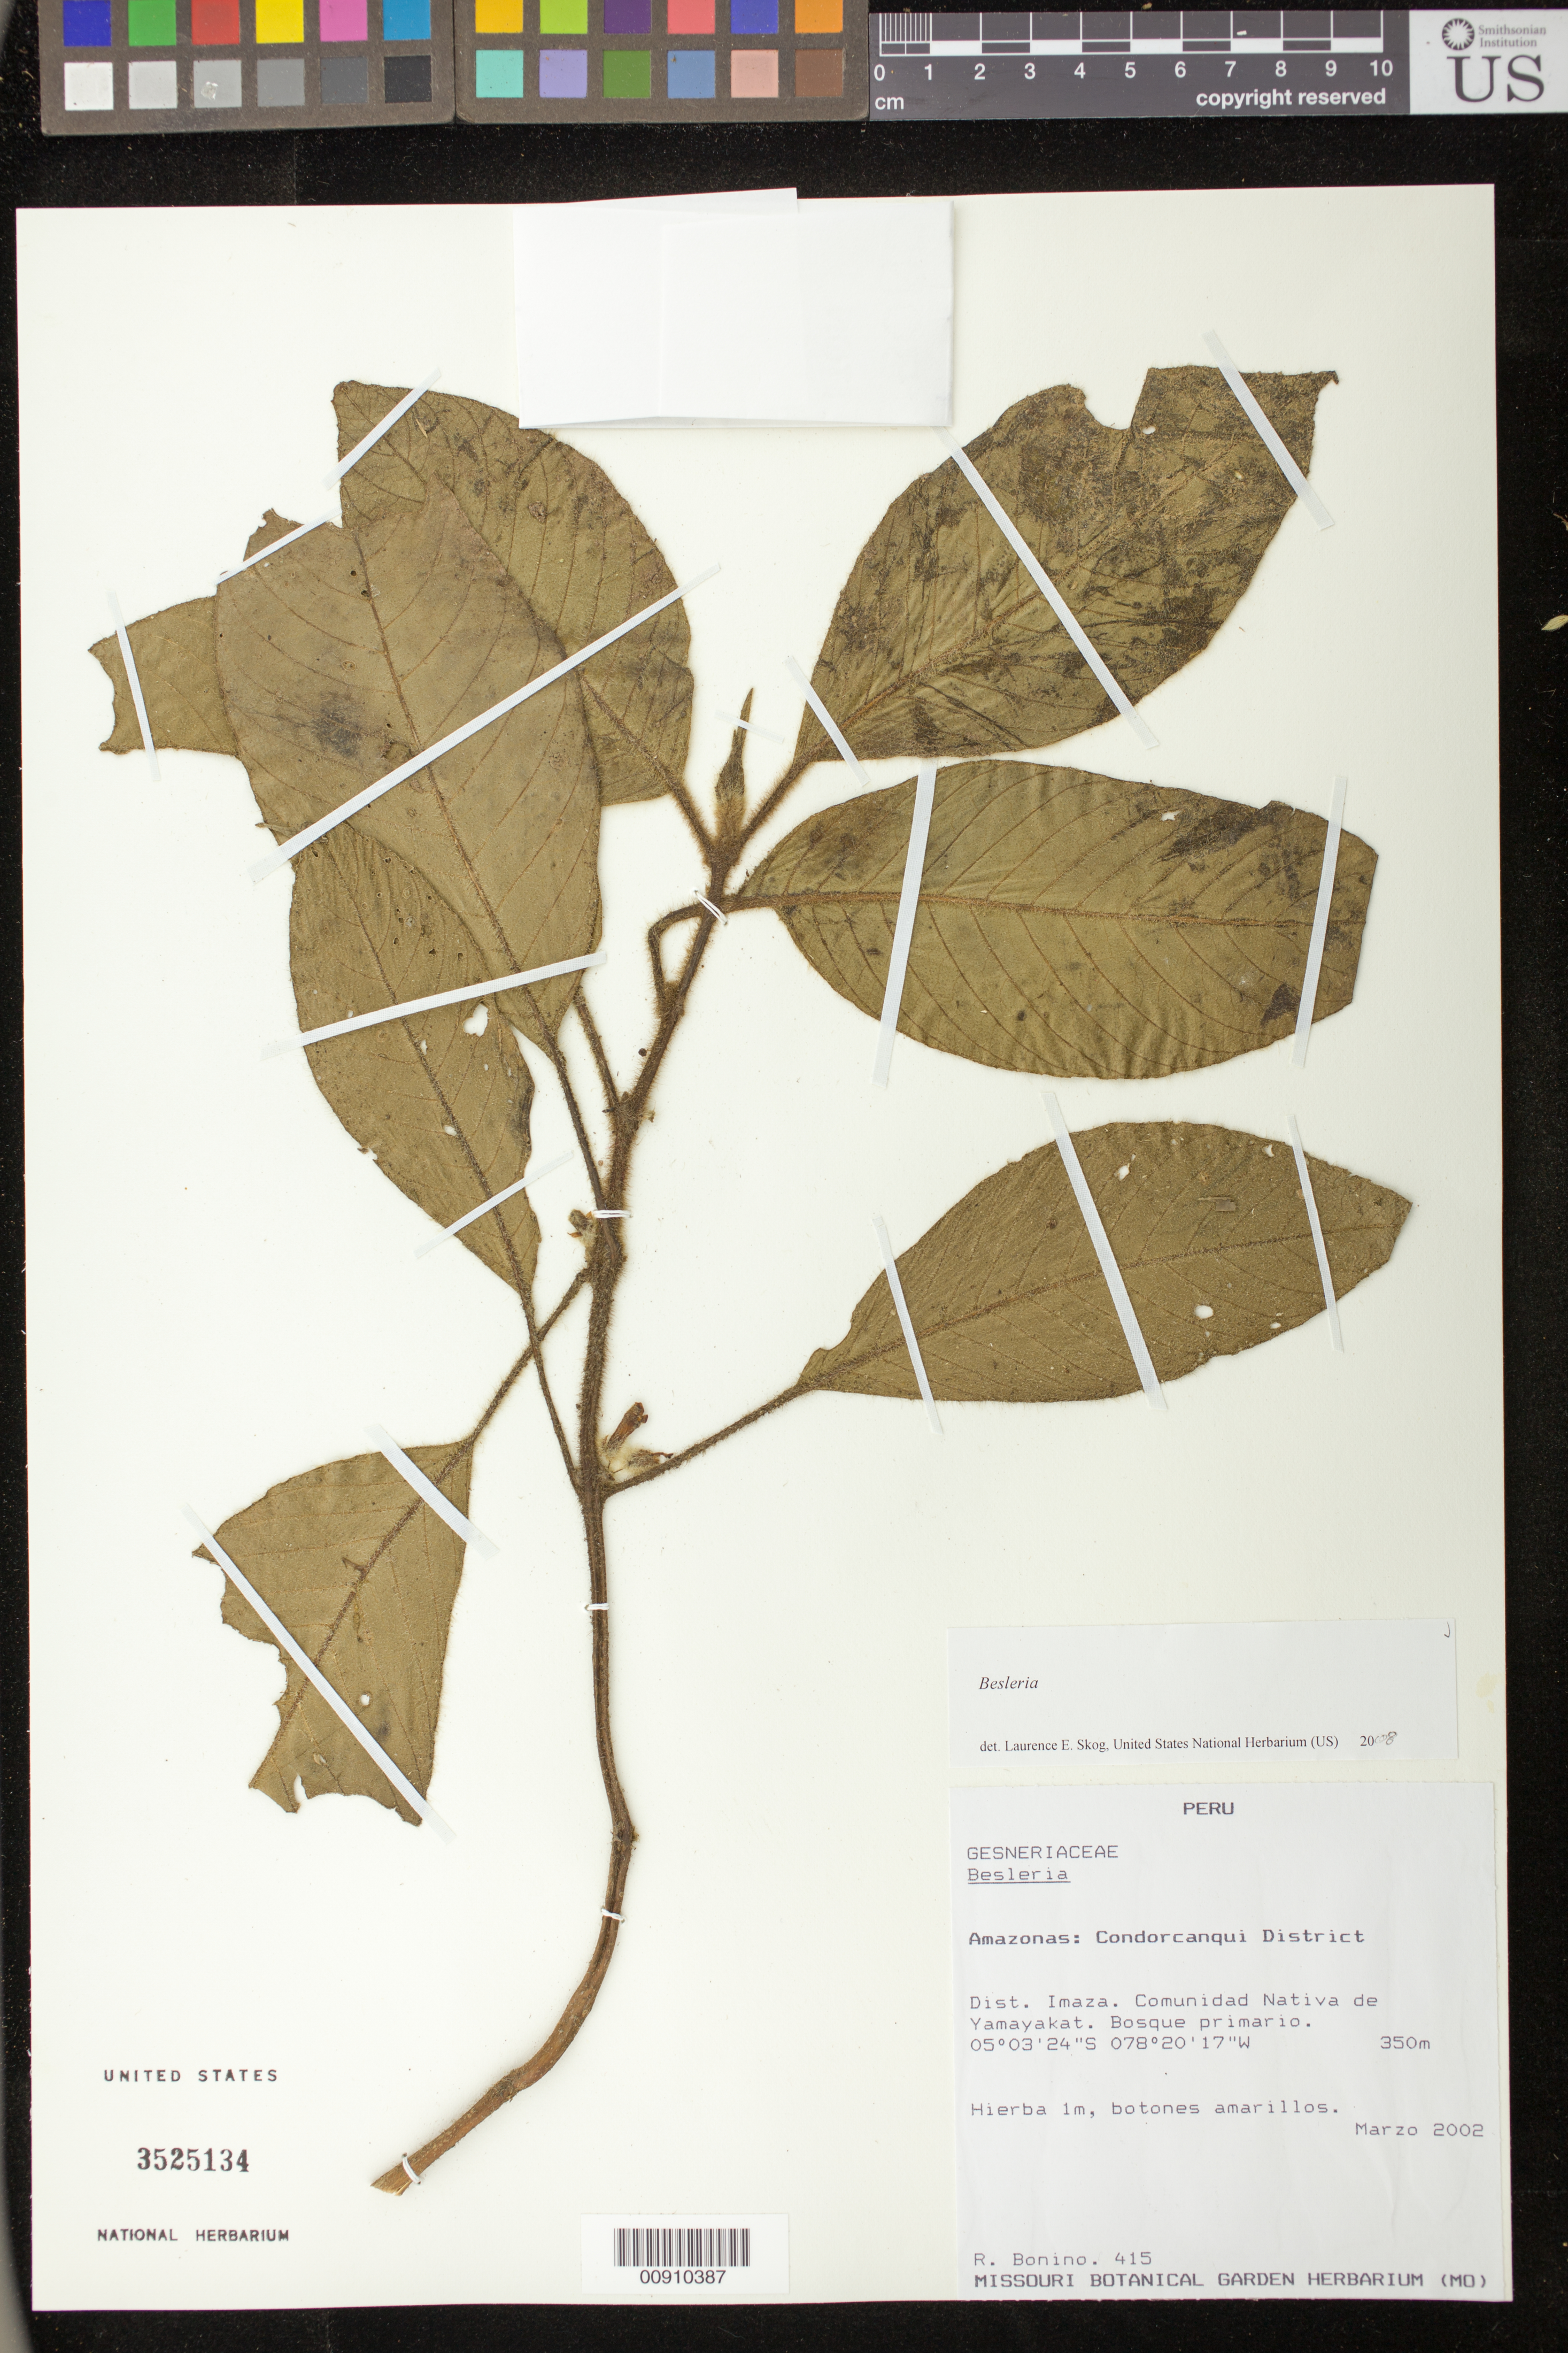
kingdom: Plantae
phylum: Tracheophyta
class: Magnoliopsida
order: Lamiales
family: Gesneriaceae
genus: Besleria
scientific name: Besleria sp.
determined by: Skog, Laurence E.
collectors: R. Bonino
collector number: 415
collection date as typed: Mar 2002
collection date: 2002-03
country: Peru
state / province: Amazonas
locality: Amazonas: Condorcanqui District. Dist. Imaza. Comunidad nativa de Yamayakat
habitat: Bosque primario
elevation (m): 350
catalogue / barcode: US 3525134